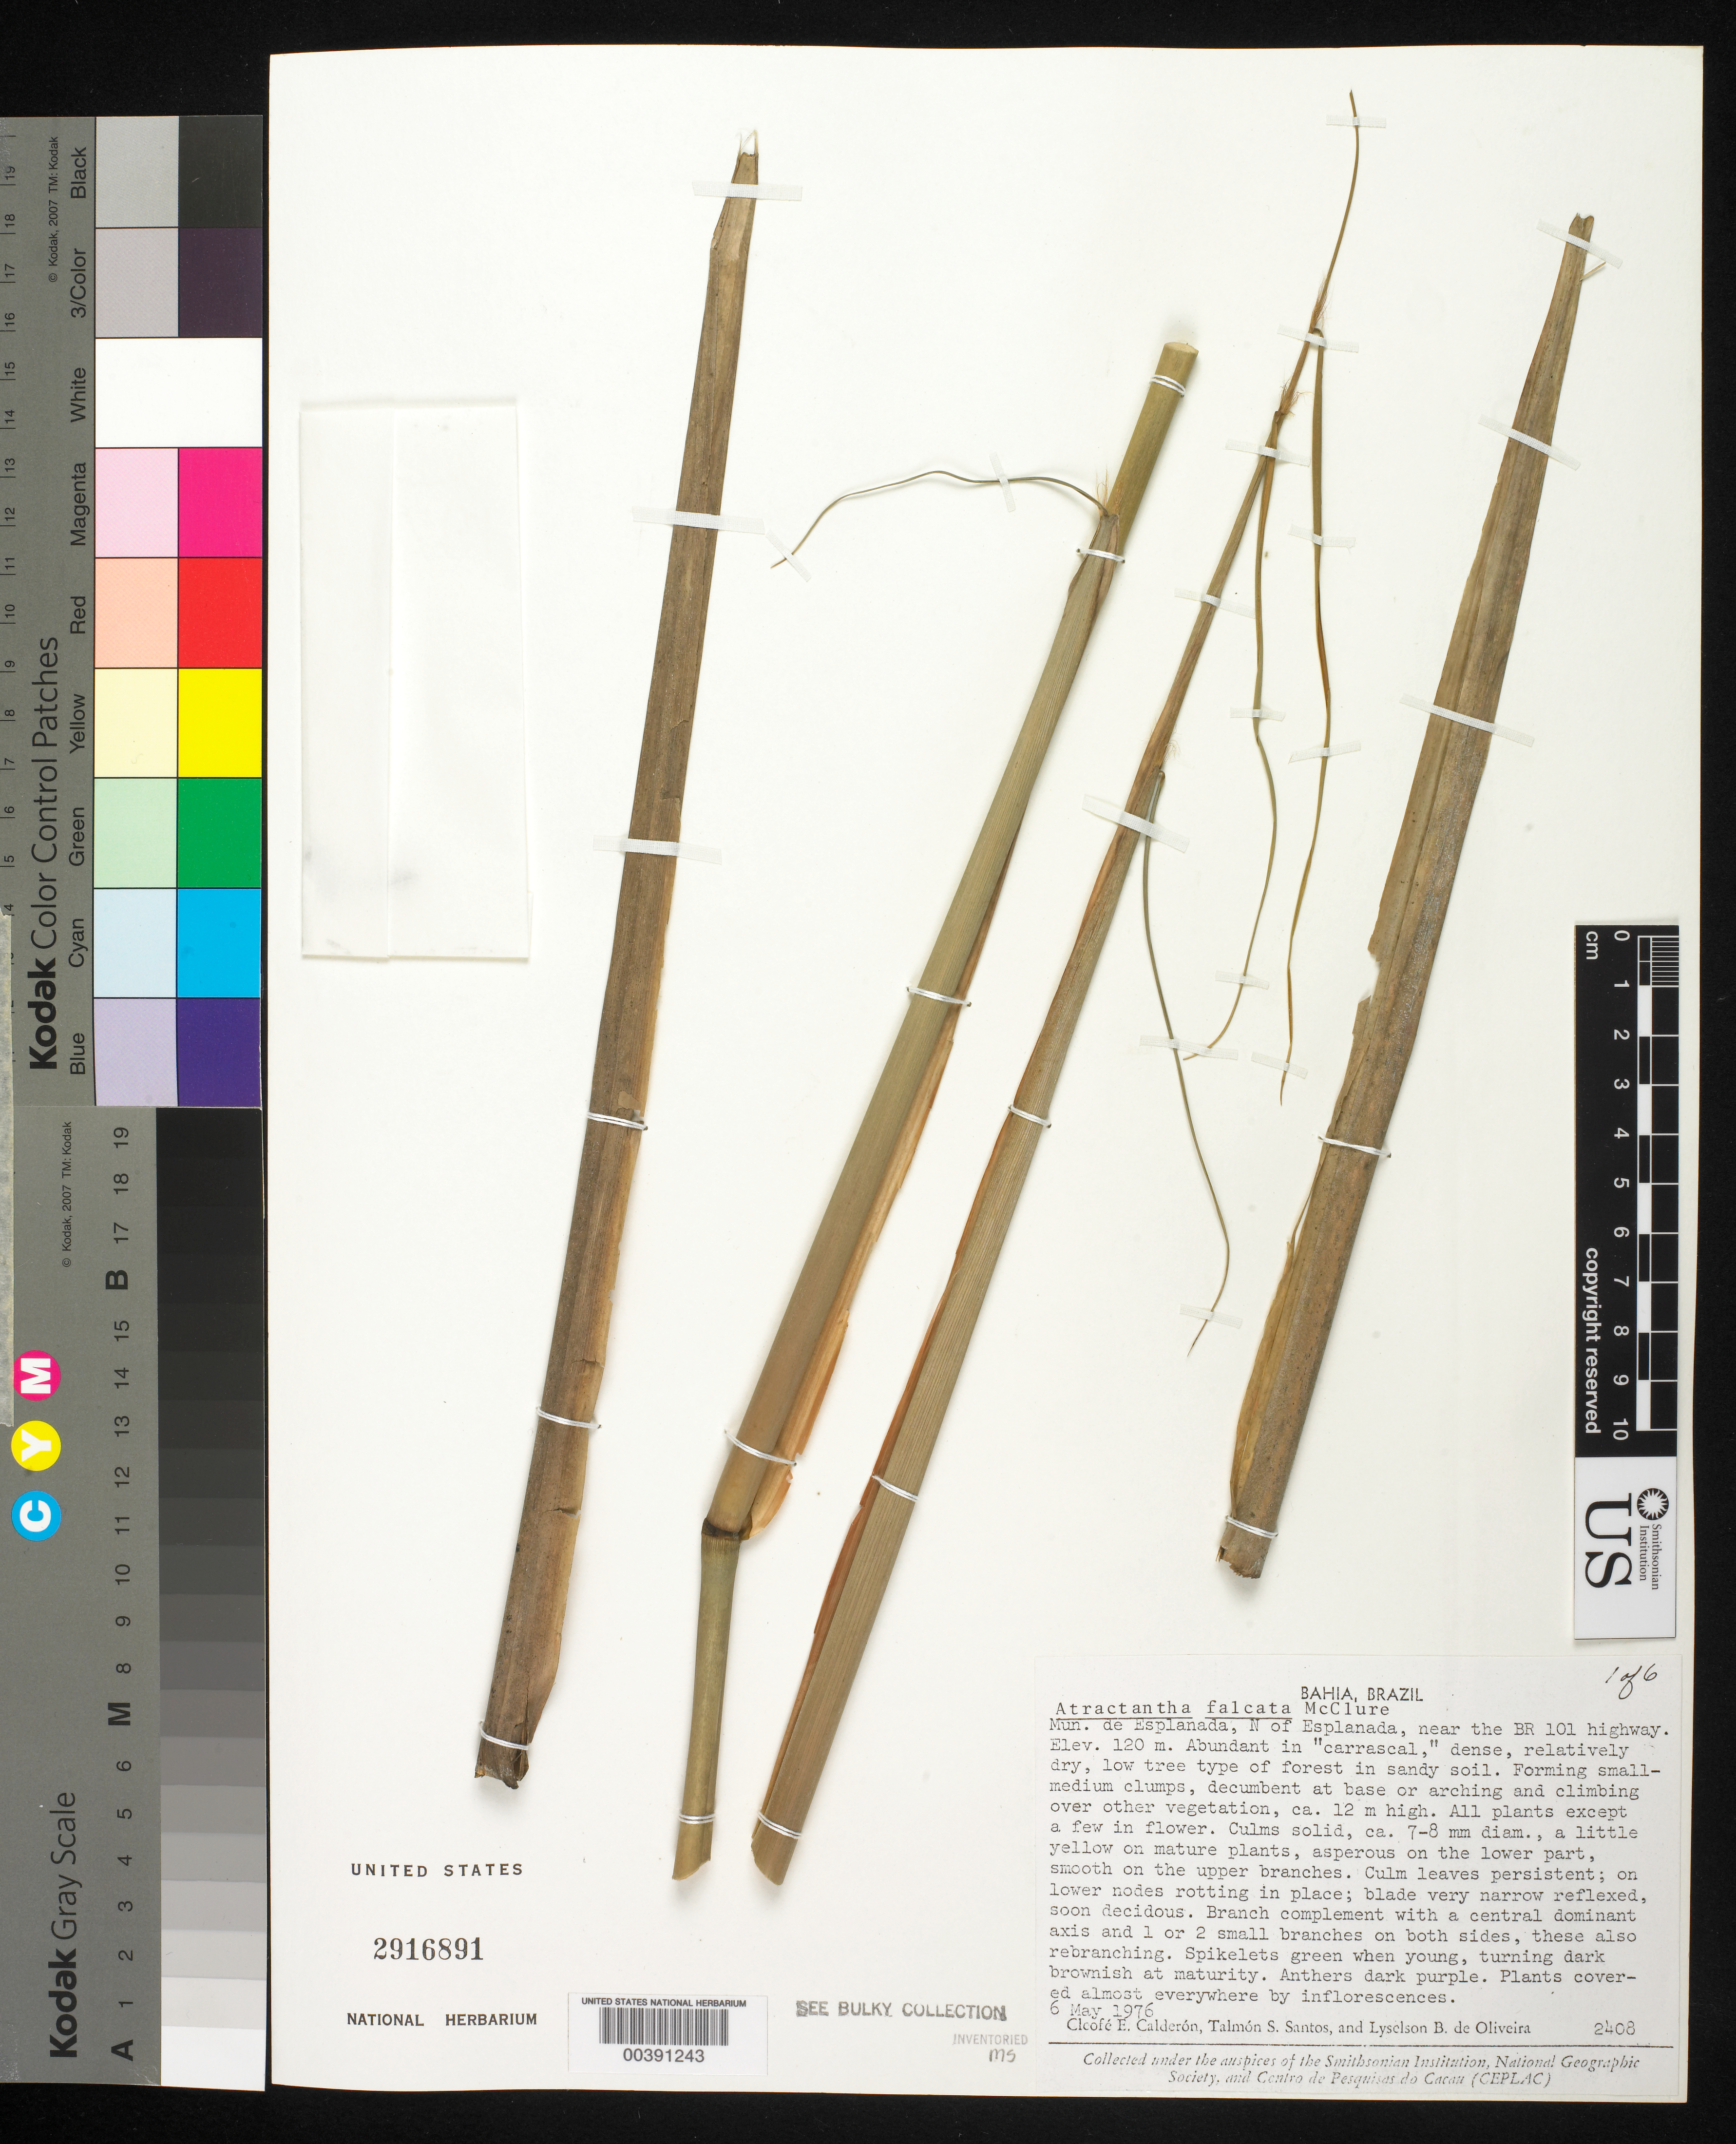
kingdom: Plantae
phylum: Tracheophyta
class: Liliopsida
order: Poales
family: Poaceae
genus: Atractantha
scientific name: Atractantha falcata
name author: McClure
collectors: C. E. Calderón, T. S. Santos & L. de Oliveira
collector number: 2408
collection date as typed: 06 May 1976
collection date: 1976-05-06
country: Brazil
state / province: Bahia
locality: Esplanda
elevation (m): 120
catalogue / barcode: US 2916891